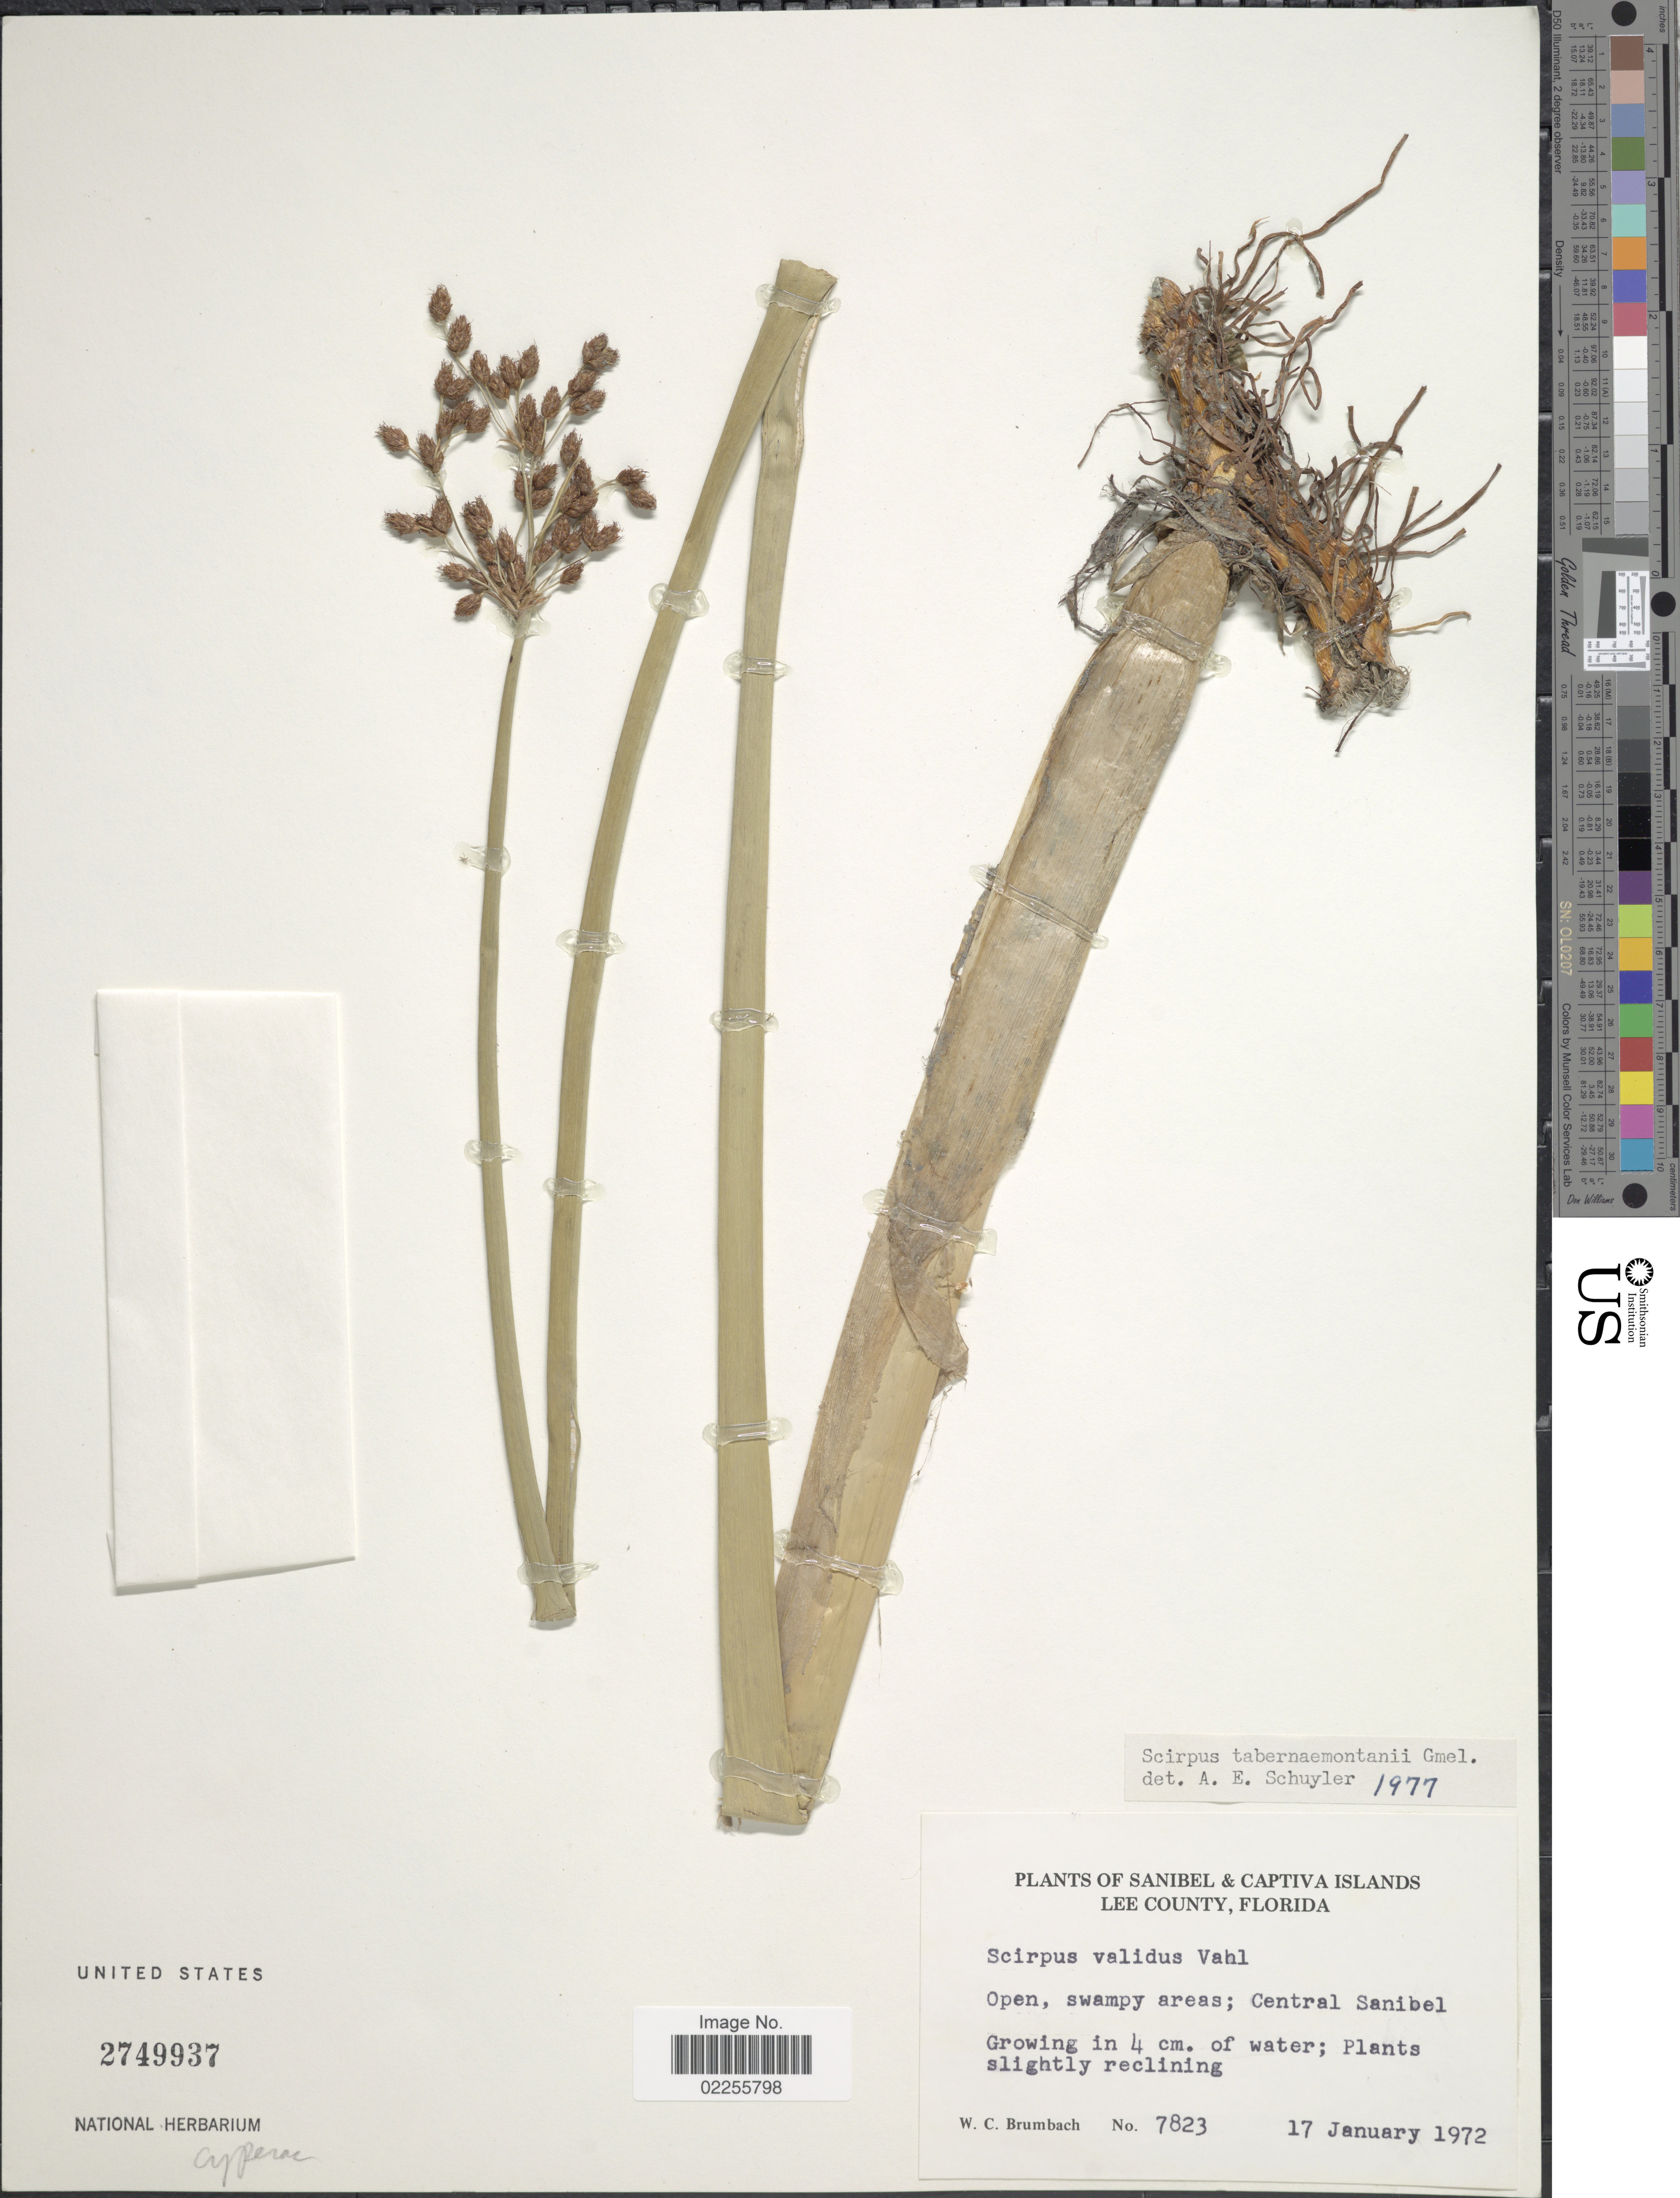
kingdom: Plantae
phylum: Tracheophyta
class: Liliopsida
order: Poales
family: Cyperaceae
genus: Schoenoplectus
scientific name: Schoenoplectus tabernaemontani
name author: (C.C. Gmel.) Palla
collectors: W. C. Brumbach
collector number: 7823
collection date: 1972-01-17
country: United States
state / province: Florida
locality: Sanibel & Captiva Islands, Lee County, open, swampy areas; Central Sanibel.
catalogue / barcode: US 2749937